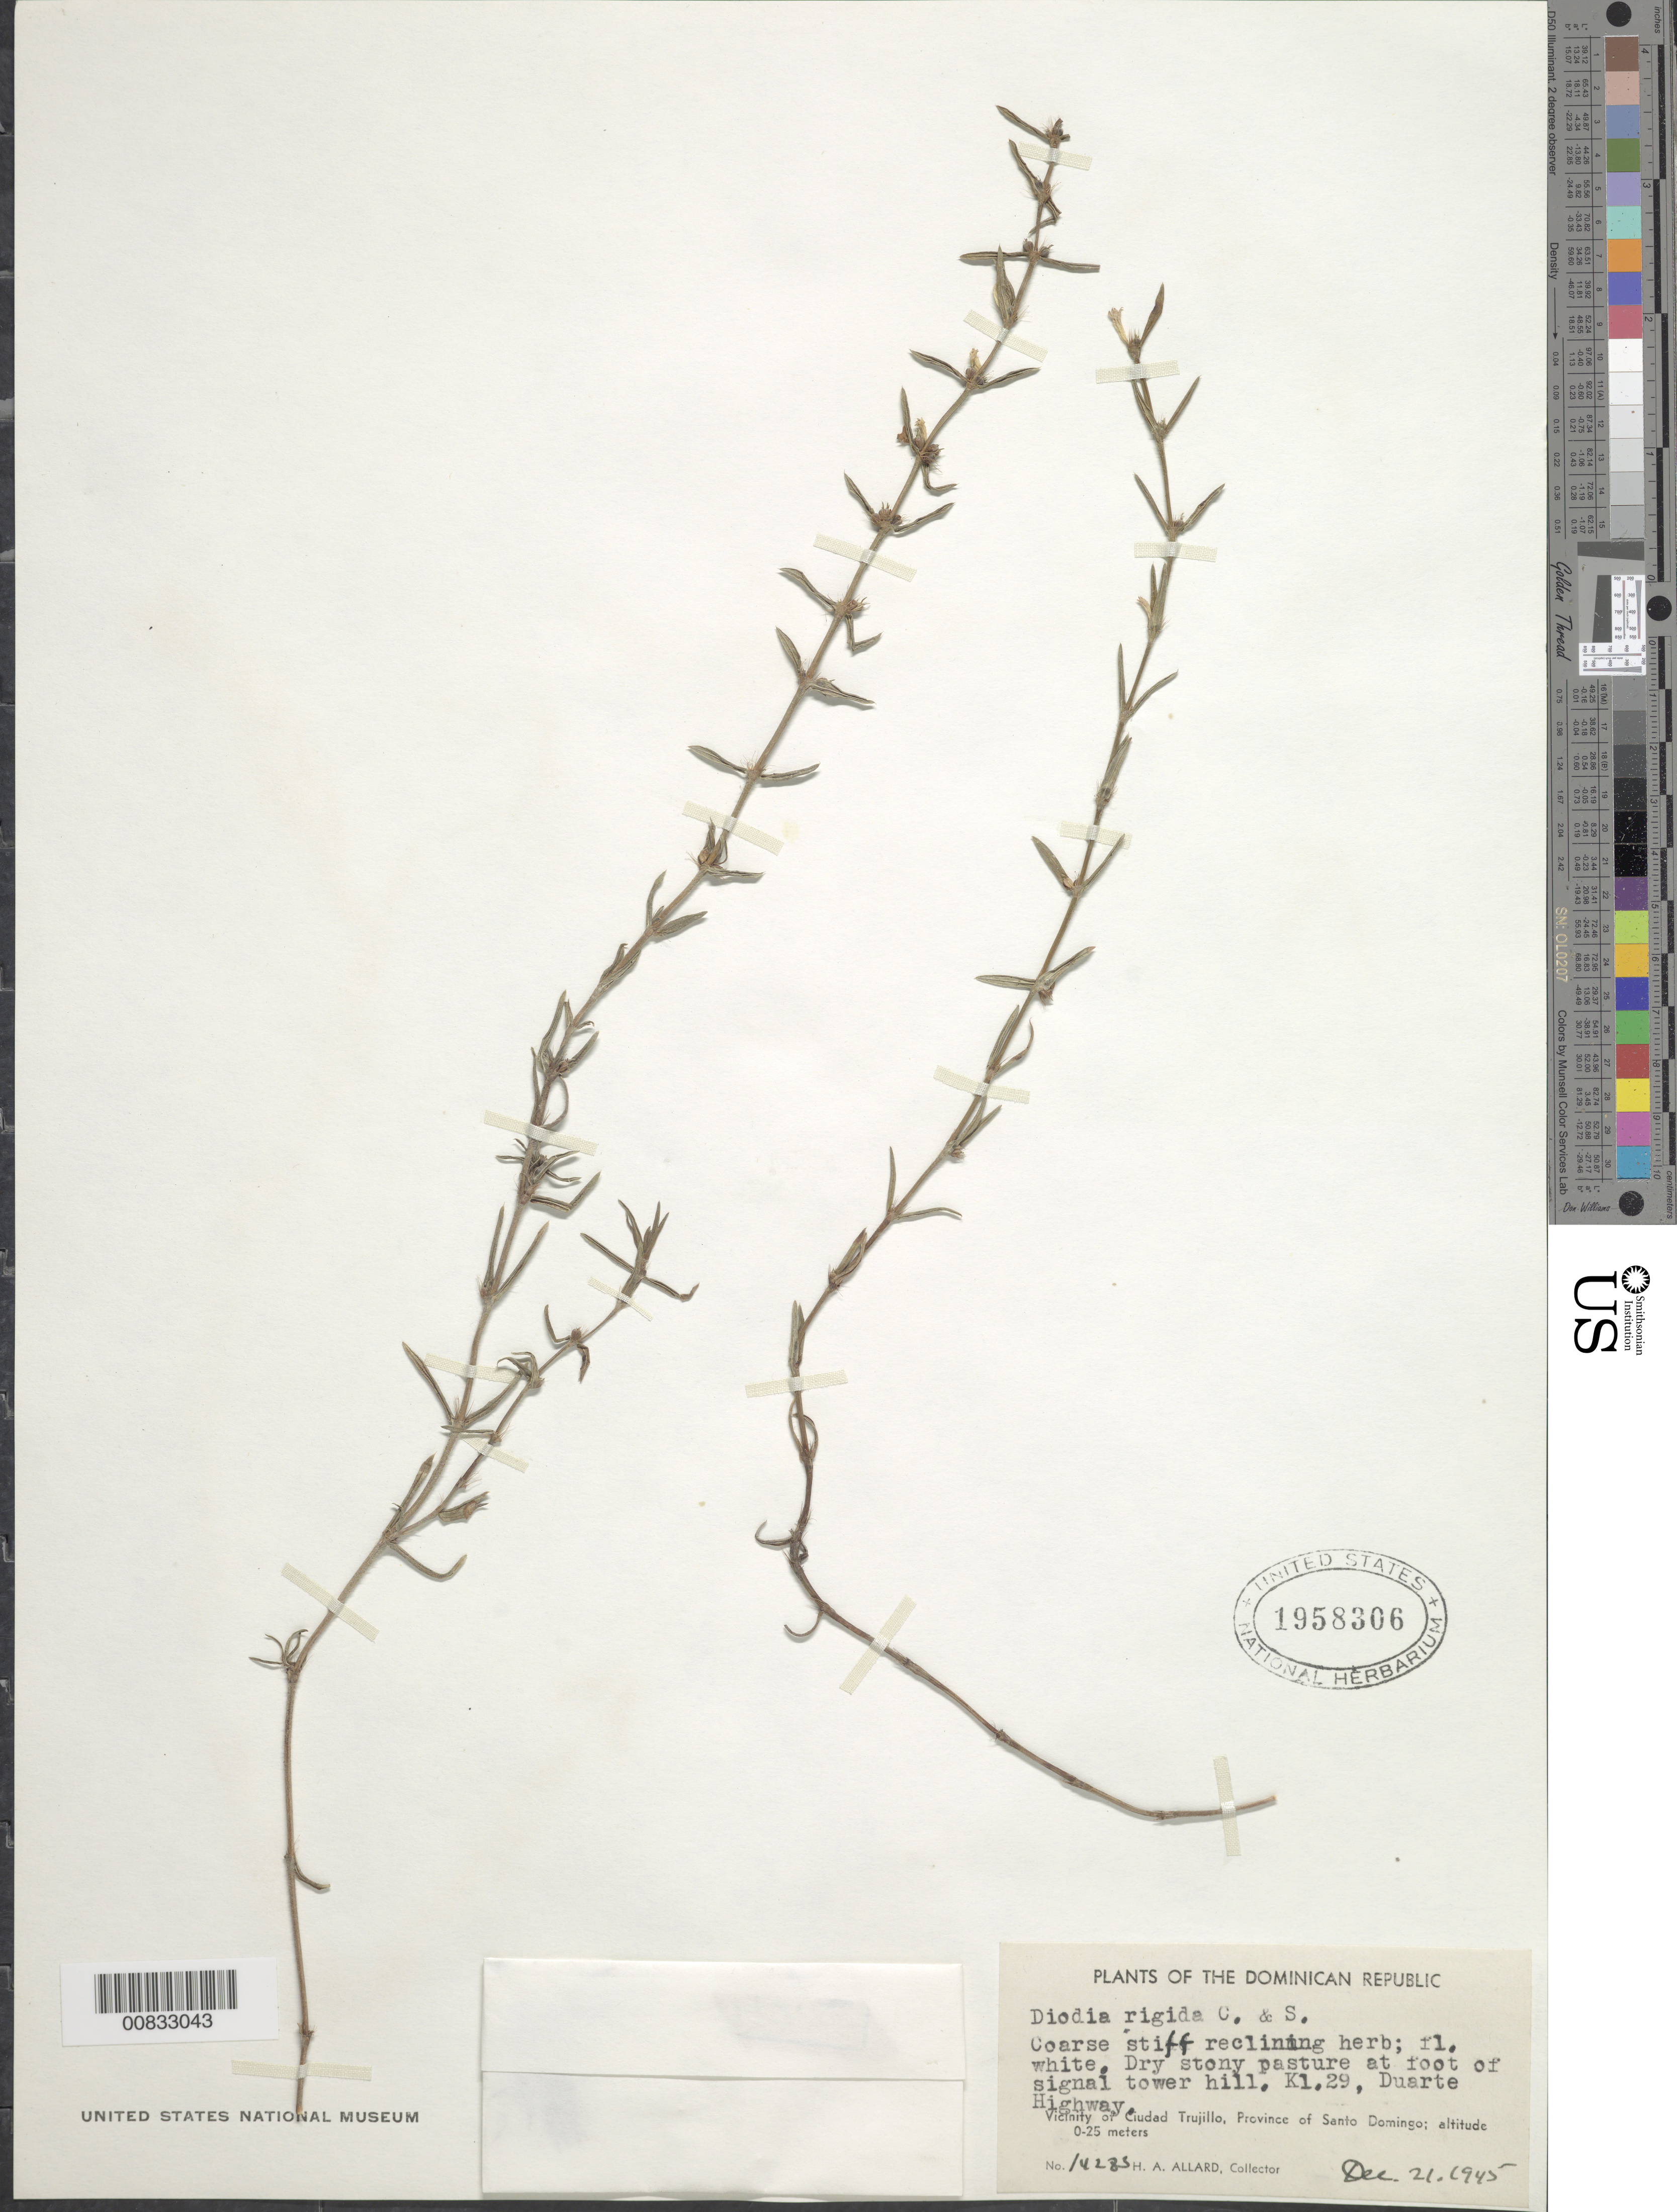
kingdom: Plantae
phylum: Tracheophyta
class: Magnoliopsida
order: Gentianales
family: Rubiaceae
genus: Diodella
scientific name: Diodella apiculata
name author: (Willd. ex Roem. & Schult.) Delprete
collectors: H. A. Allard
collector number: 14283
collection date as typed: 21 Dec 1945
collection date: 1945-12-21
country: Dominican Republic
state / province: Distrito Nacional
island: Hispaniola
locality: Vicinity of Santo Domingo City, at foot of signal tower hill, Kl 29, Duarte Highway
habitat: Dry stony pasture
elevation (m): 0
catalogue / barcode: US 1958306